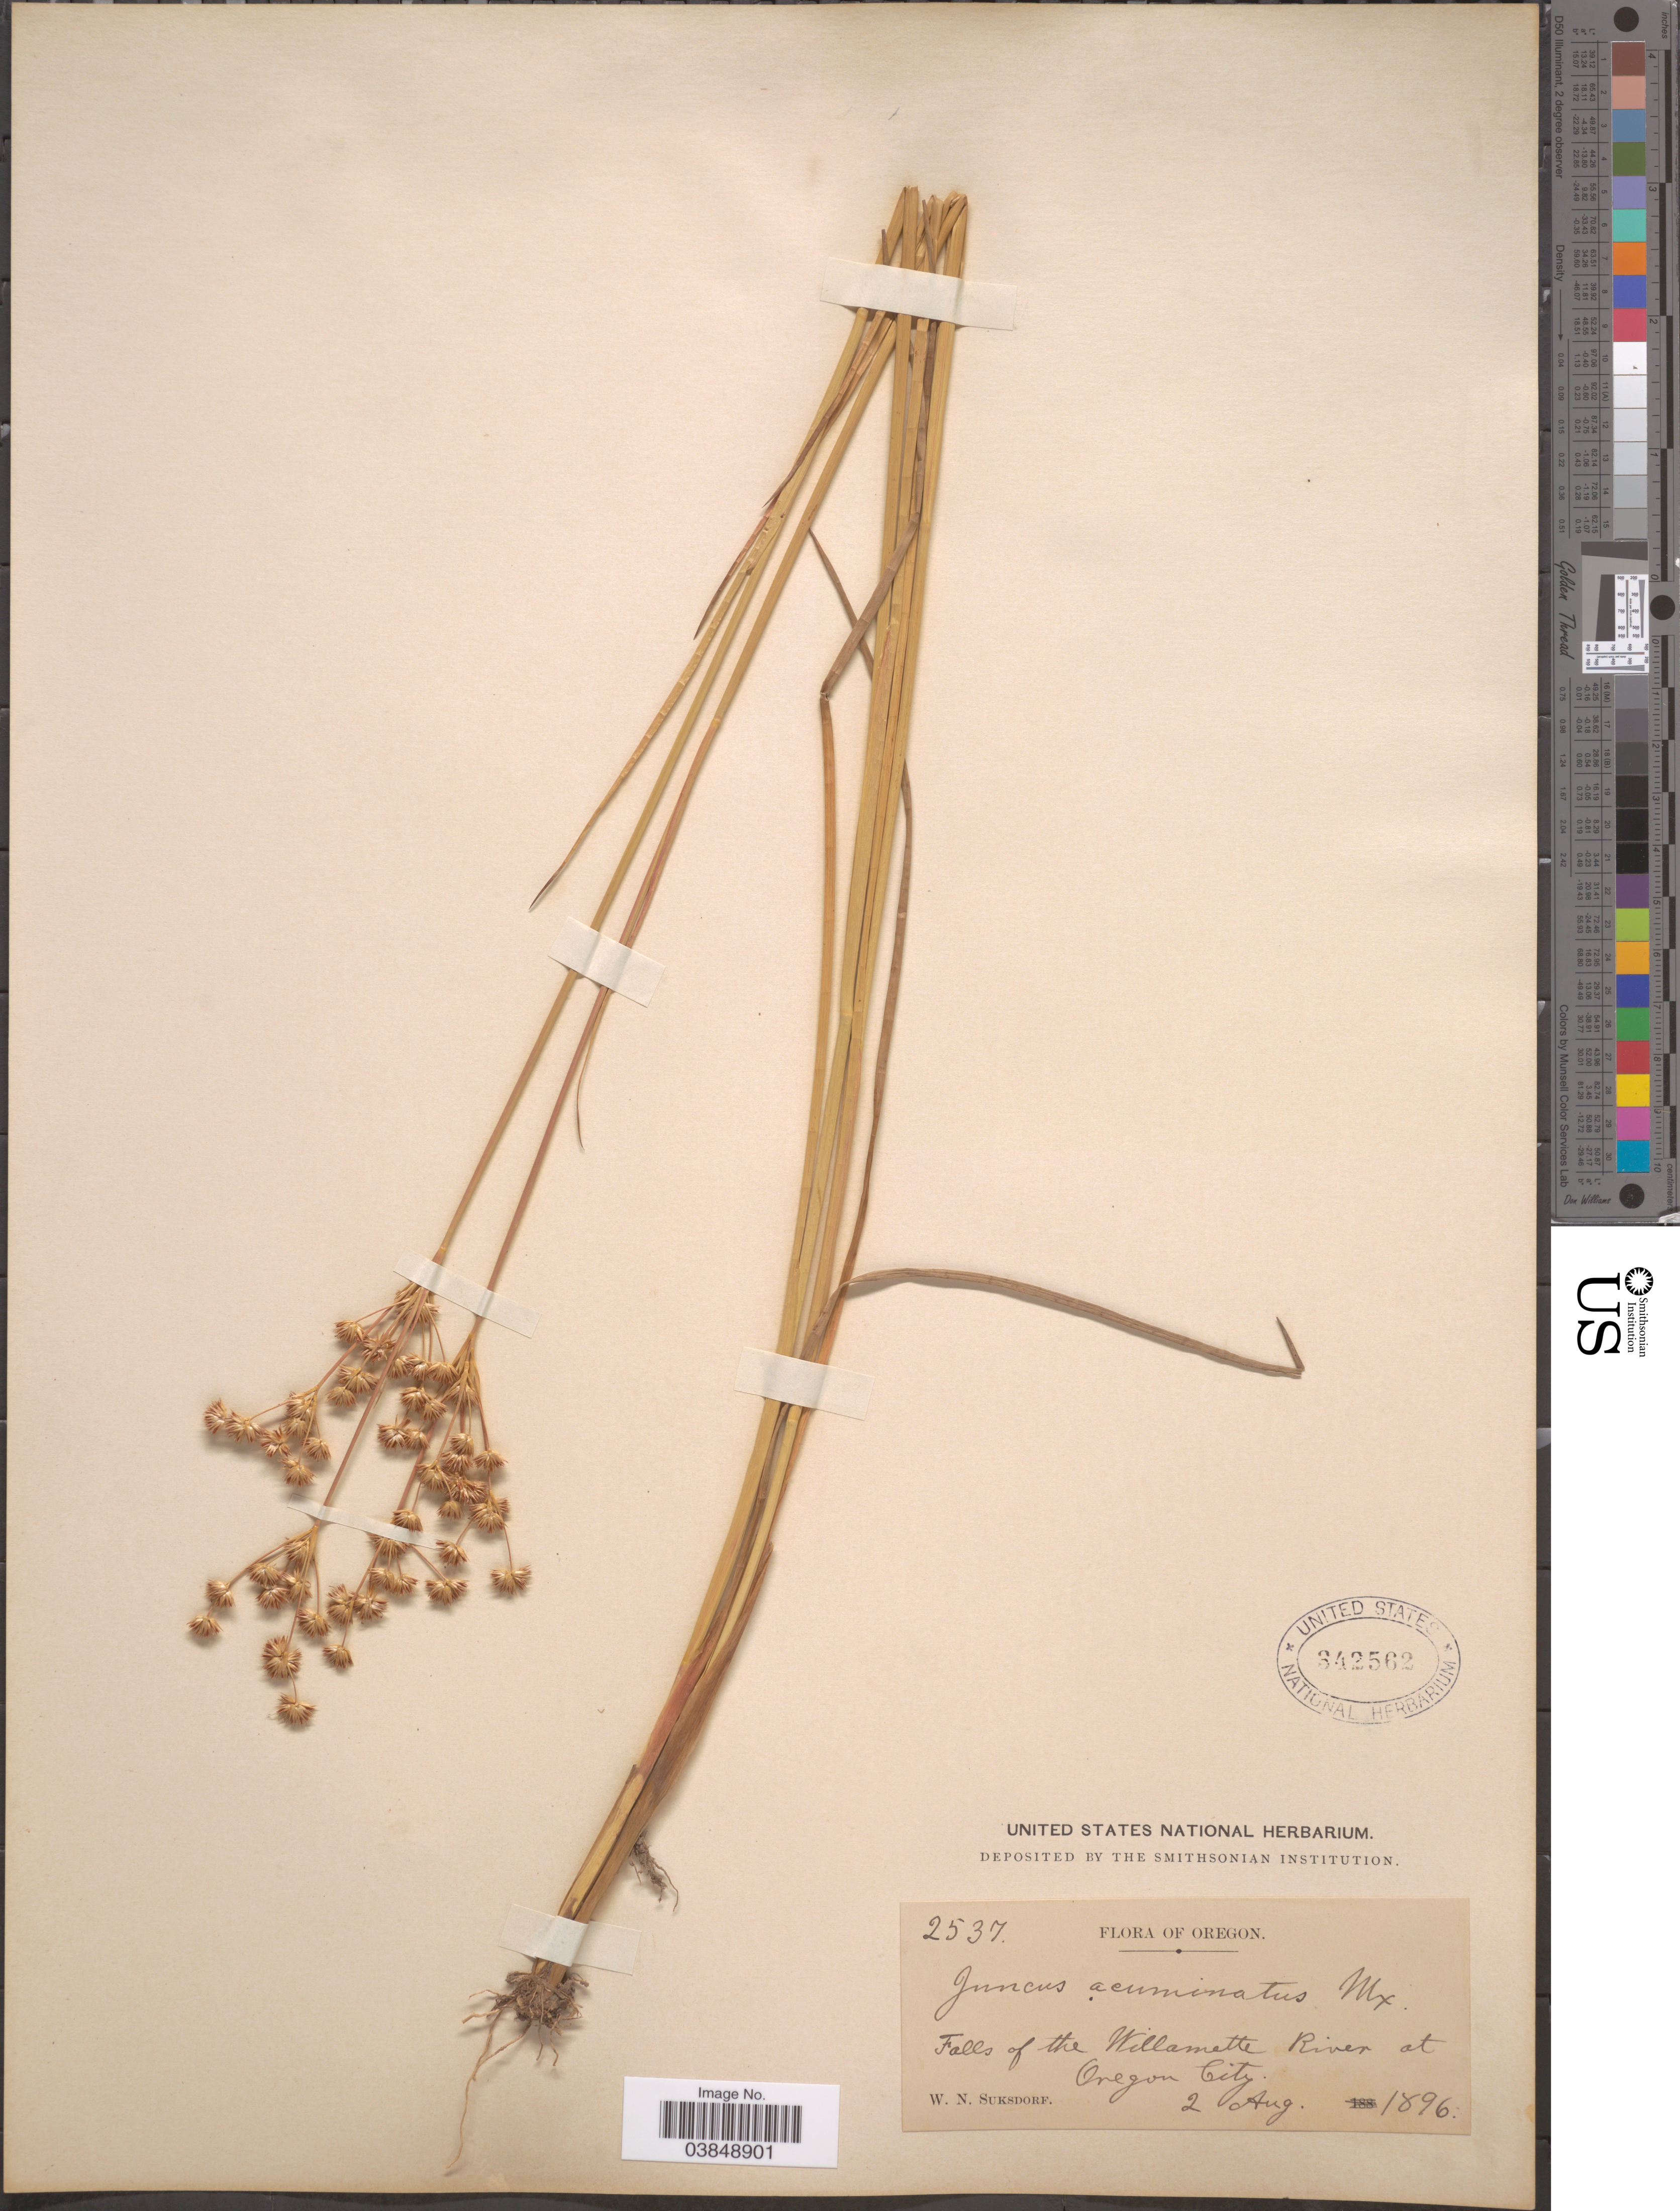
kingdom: Plantae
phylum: Tracheophyta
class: Liliopsida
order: Poales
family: Juncaceae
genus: Juncus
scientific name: Juncus acuminatus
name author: Michx.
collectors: W. N. Suksdorf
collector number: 2537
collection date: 1896-08-02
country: United States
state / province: Oregon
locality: Falls of the Willamette River at Oregon City.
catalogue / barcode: US 342562